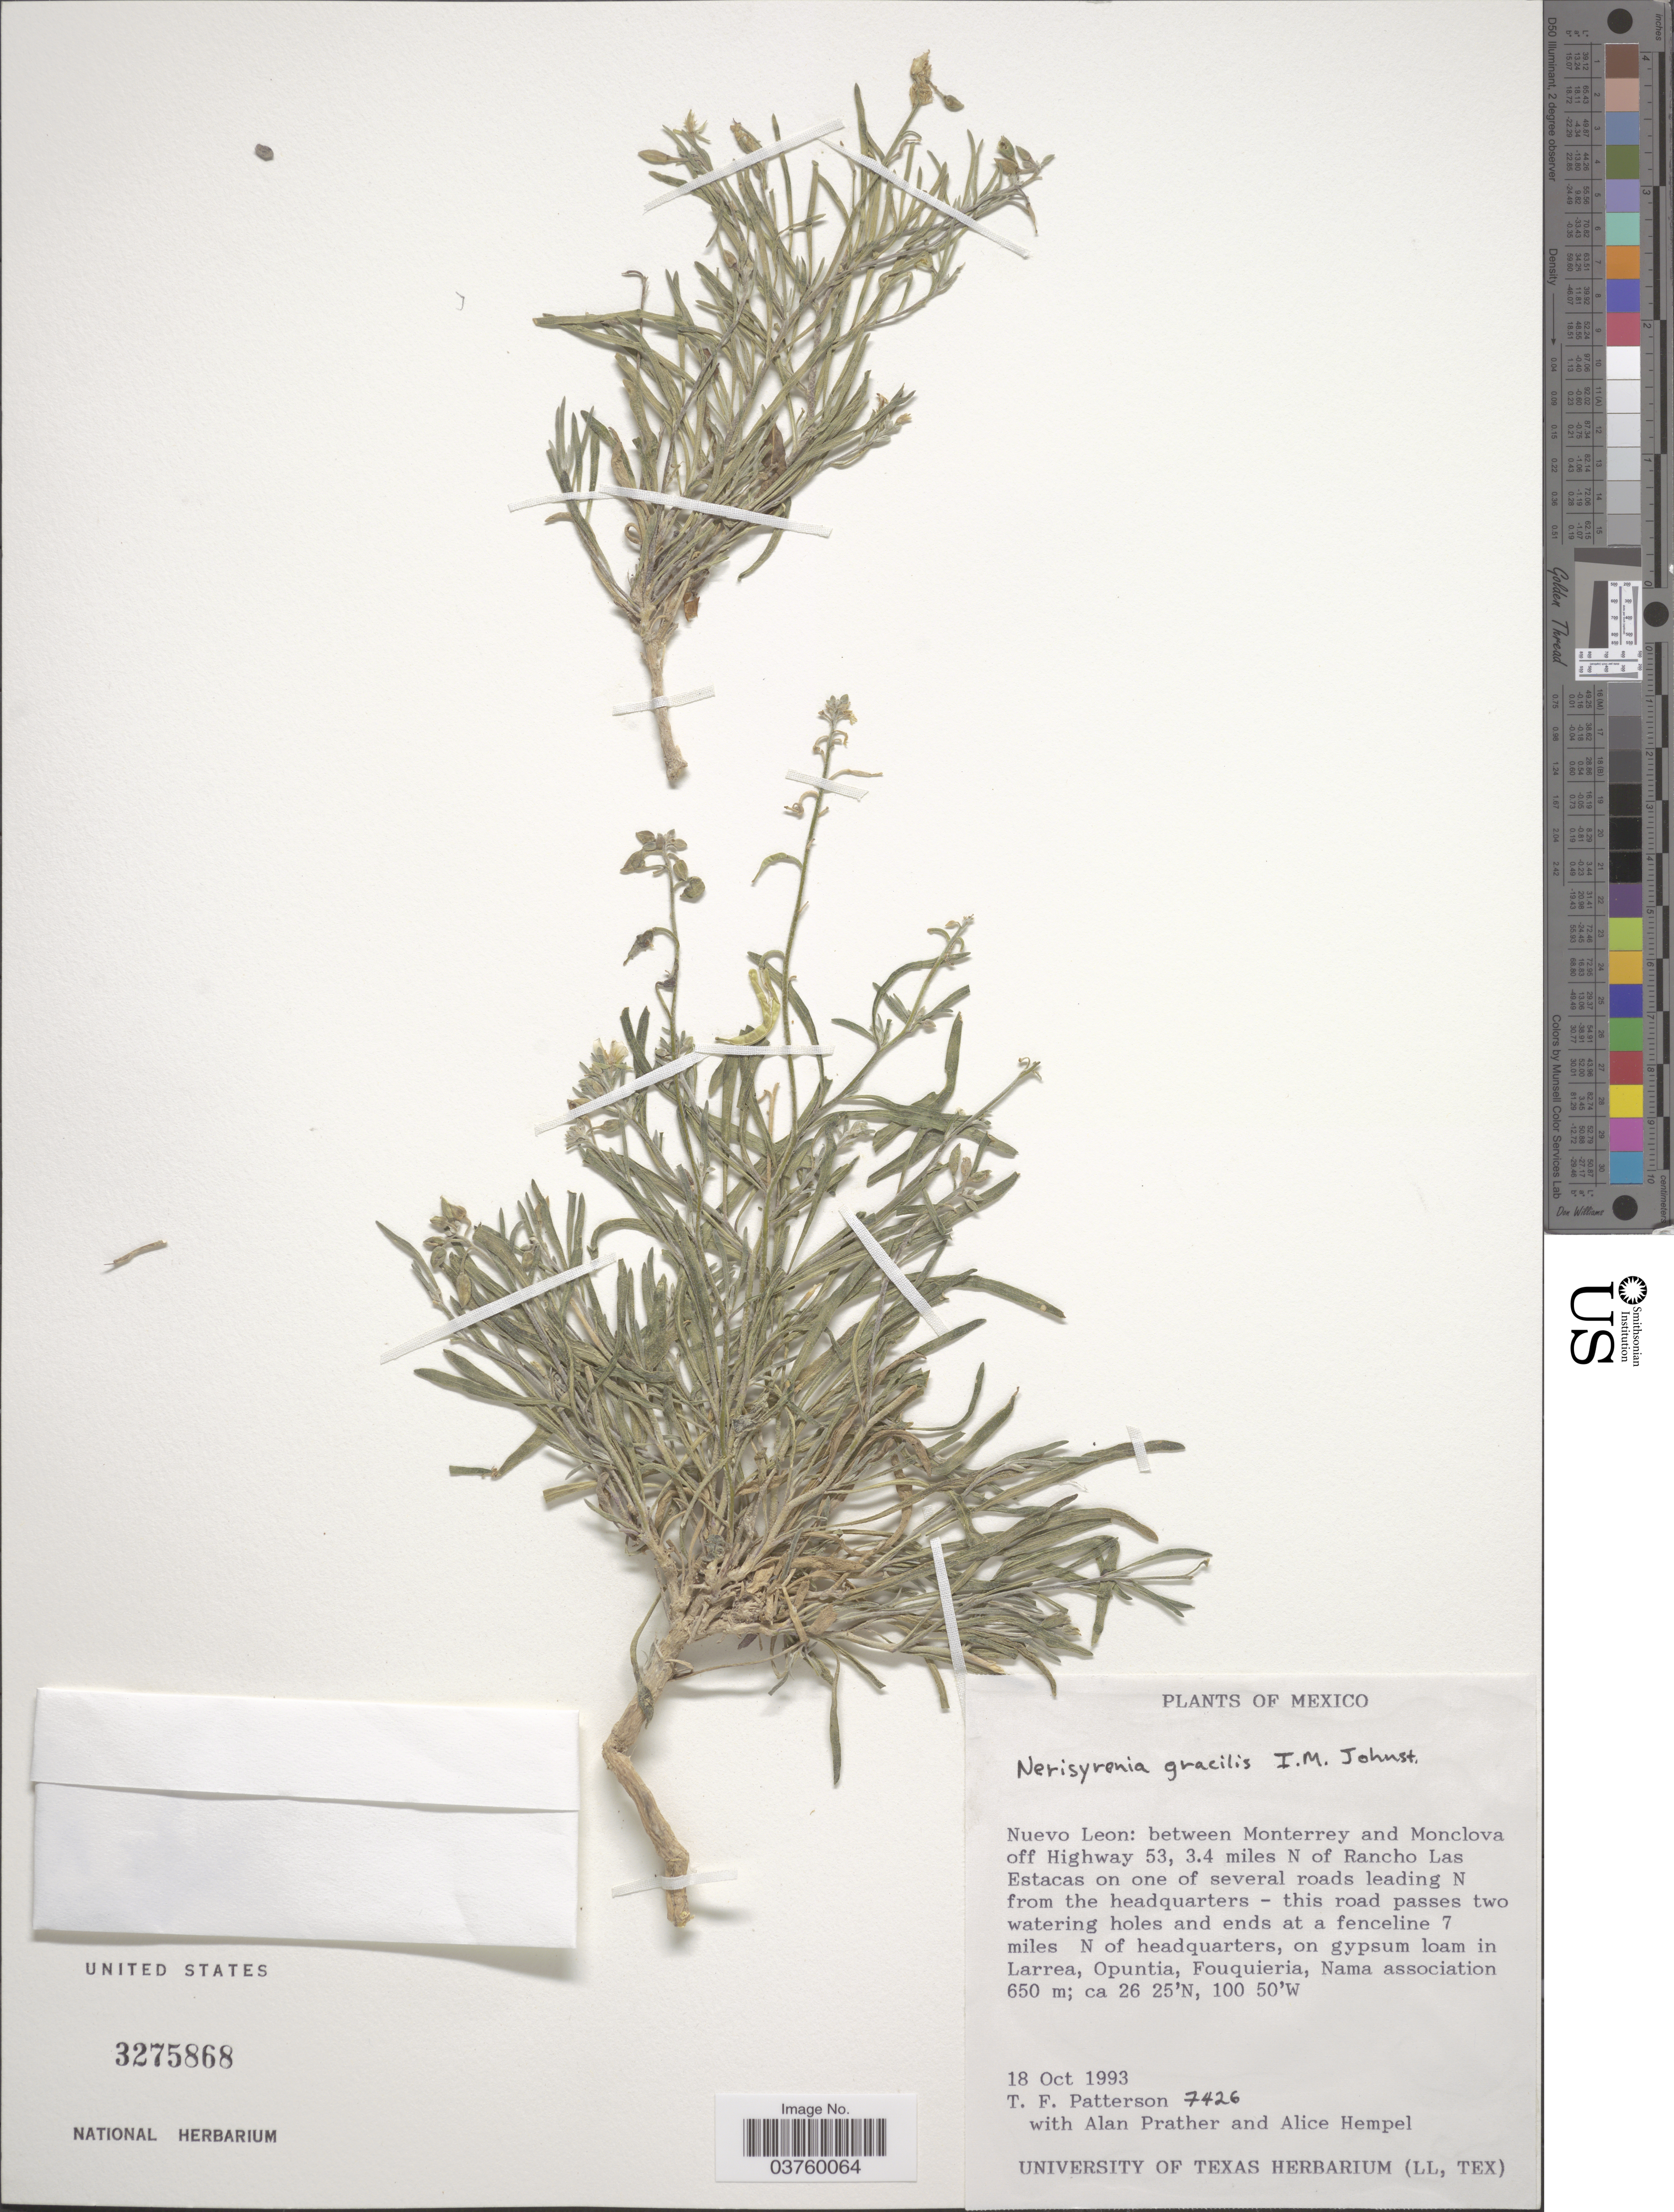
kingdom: Plantae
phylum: Tracheophyta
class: Magnoliopsida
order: Brassicales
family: Brassicaceae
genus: Nerisyrenia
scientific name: Nerisyrenia gracilis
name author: I.M. Johnst.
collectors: T. Patterson, A. Prather & A. Hempel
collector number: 7426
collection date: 1993-10-18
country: Mexico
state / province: Nuevo León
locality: Between Monterrey and Monclova off Highway 53, 3.4 miles N of Rancho Las Estacas on one of several roads leading N from the headquarters - this road passes two watering holes and ends at a fenceline 7 miles N of headquarters.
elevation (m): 650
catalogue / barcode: US 3275868